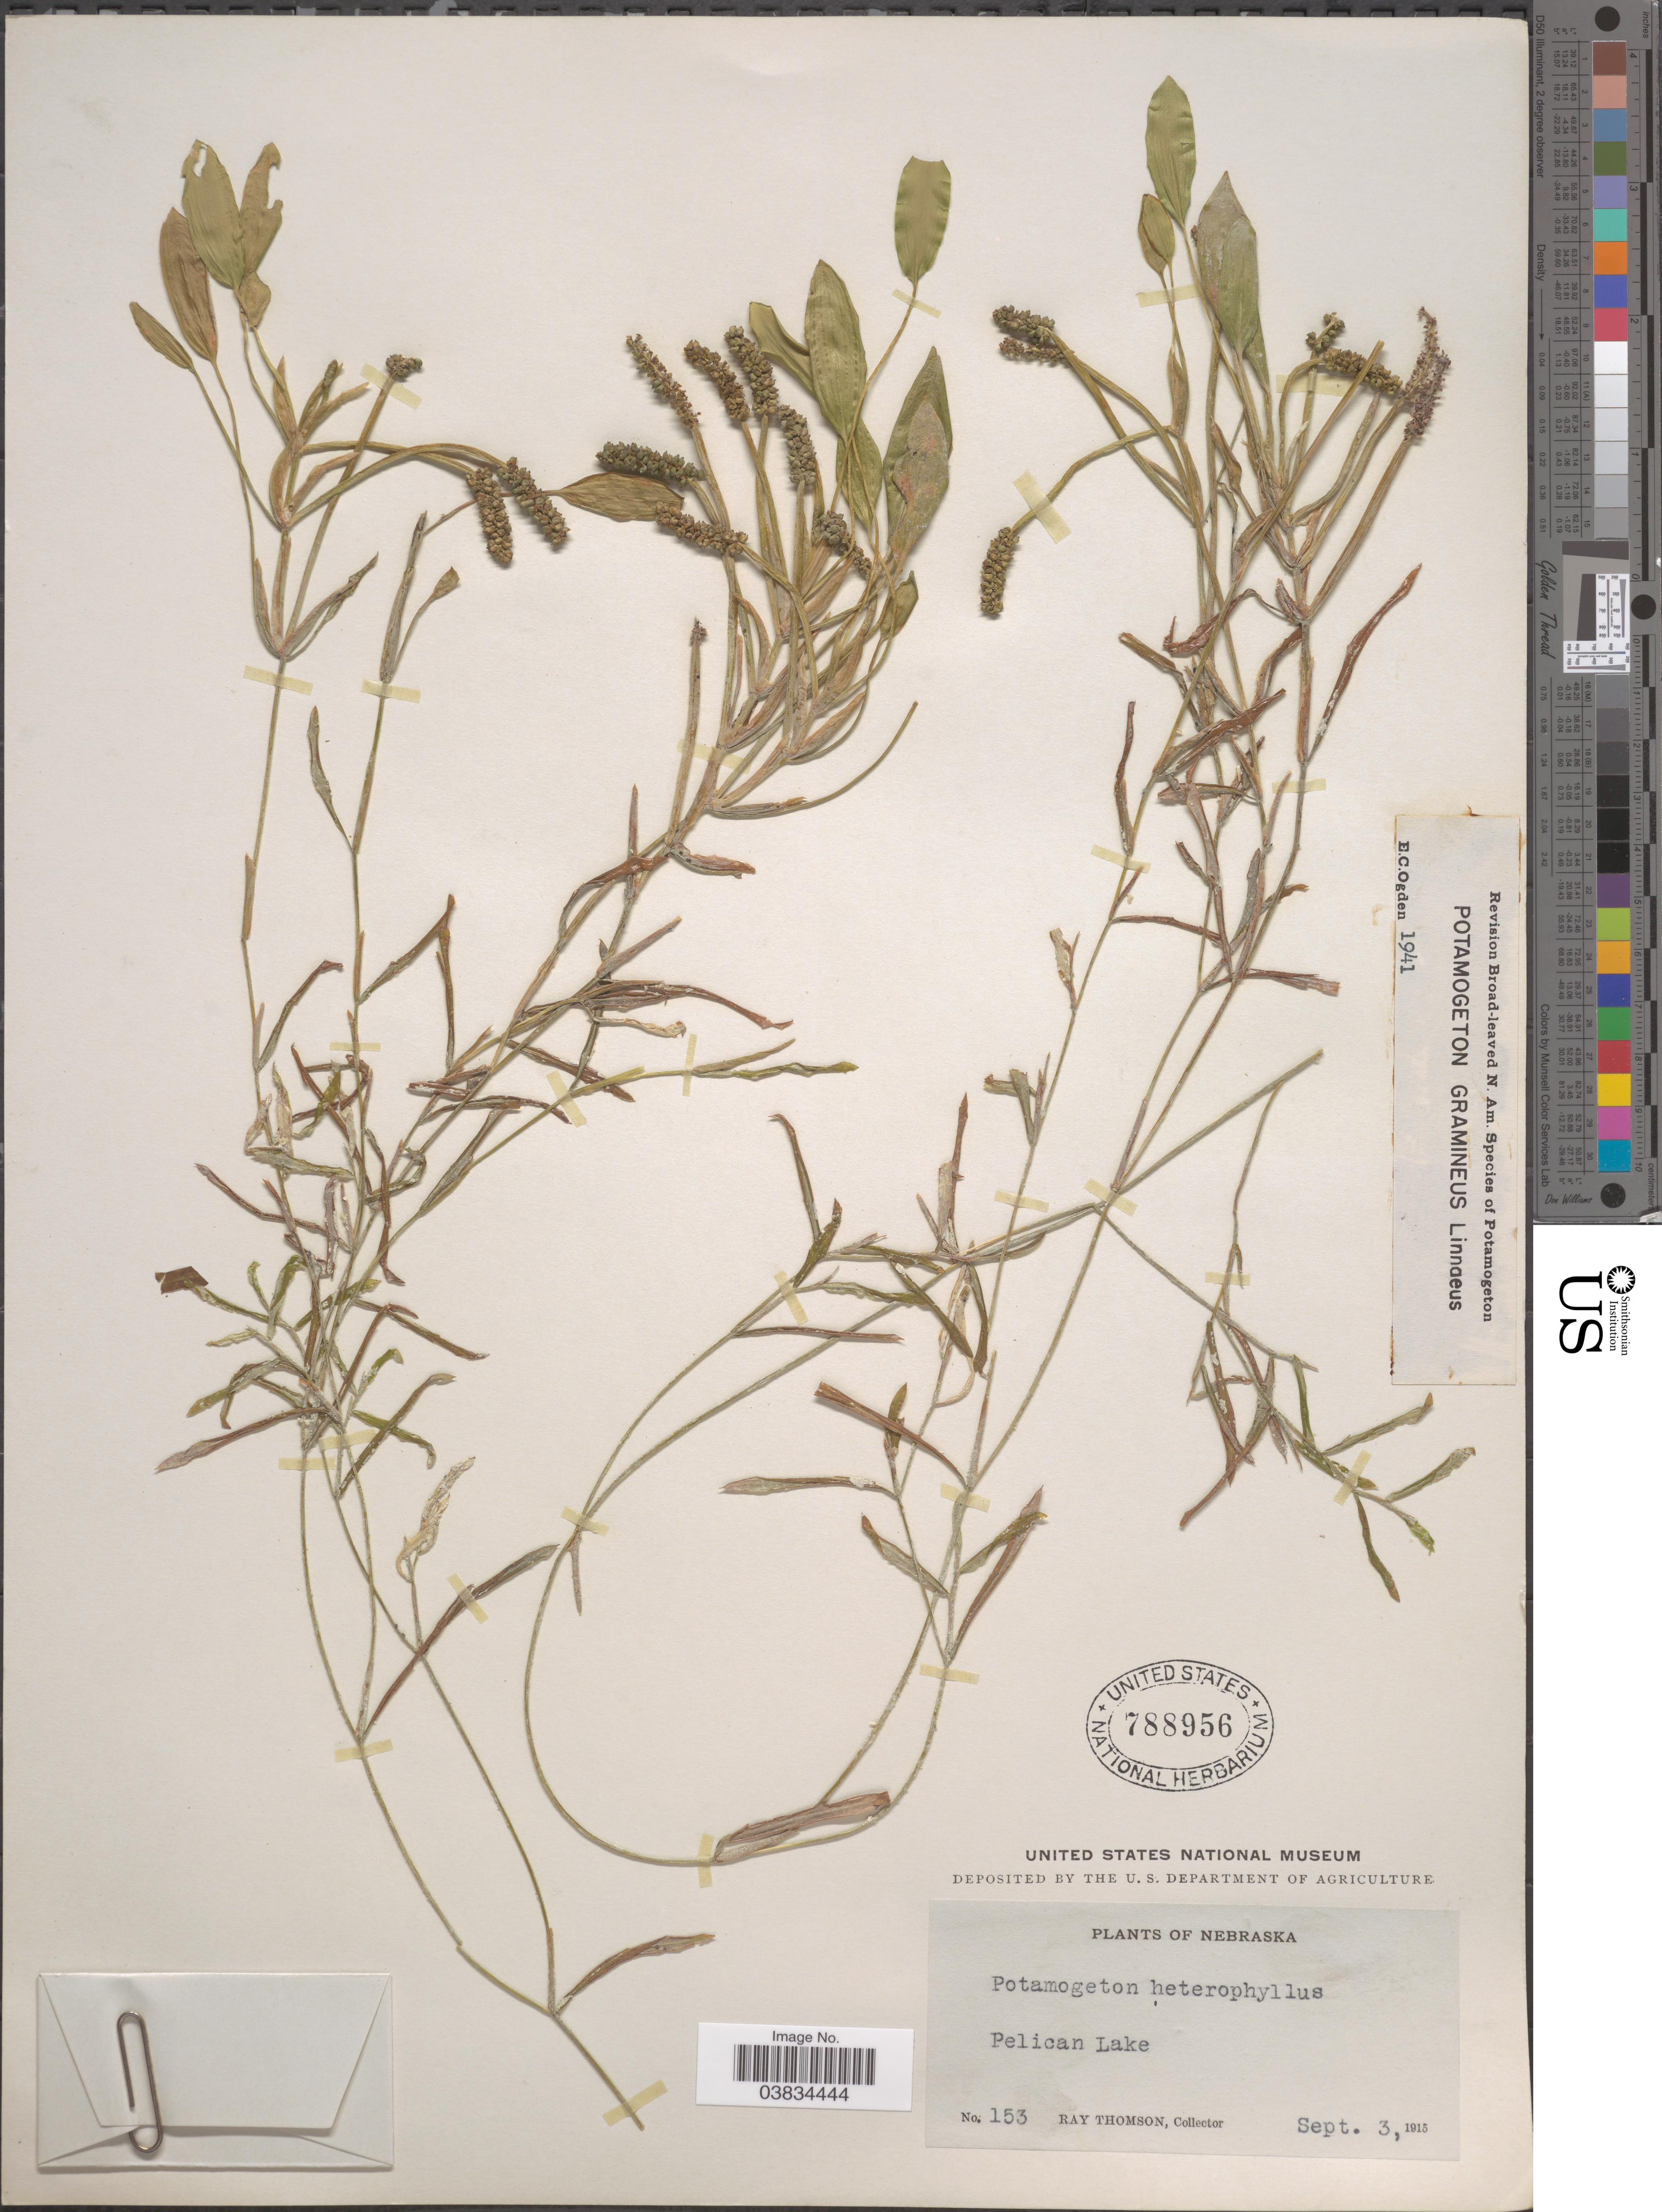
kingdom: Plantae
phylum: Tracheophyta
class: Liliopsida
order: Alismatales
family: Potamogetonaceae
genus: Potamogeton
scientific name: Potamogeton gramineus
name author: L.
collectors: R. Thomson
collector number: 153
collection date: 1915-09-03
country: United States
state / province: Nebraska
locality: Pelican Lake.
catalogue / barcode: US 788956